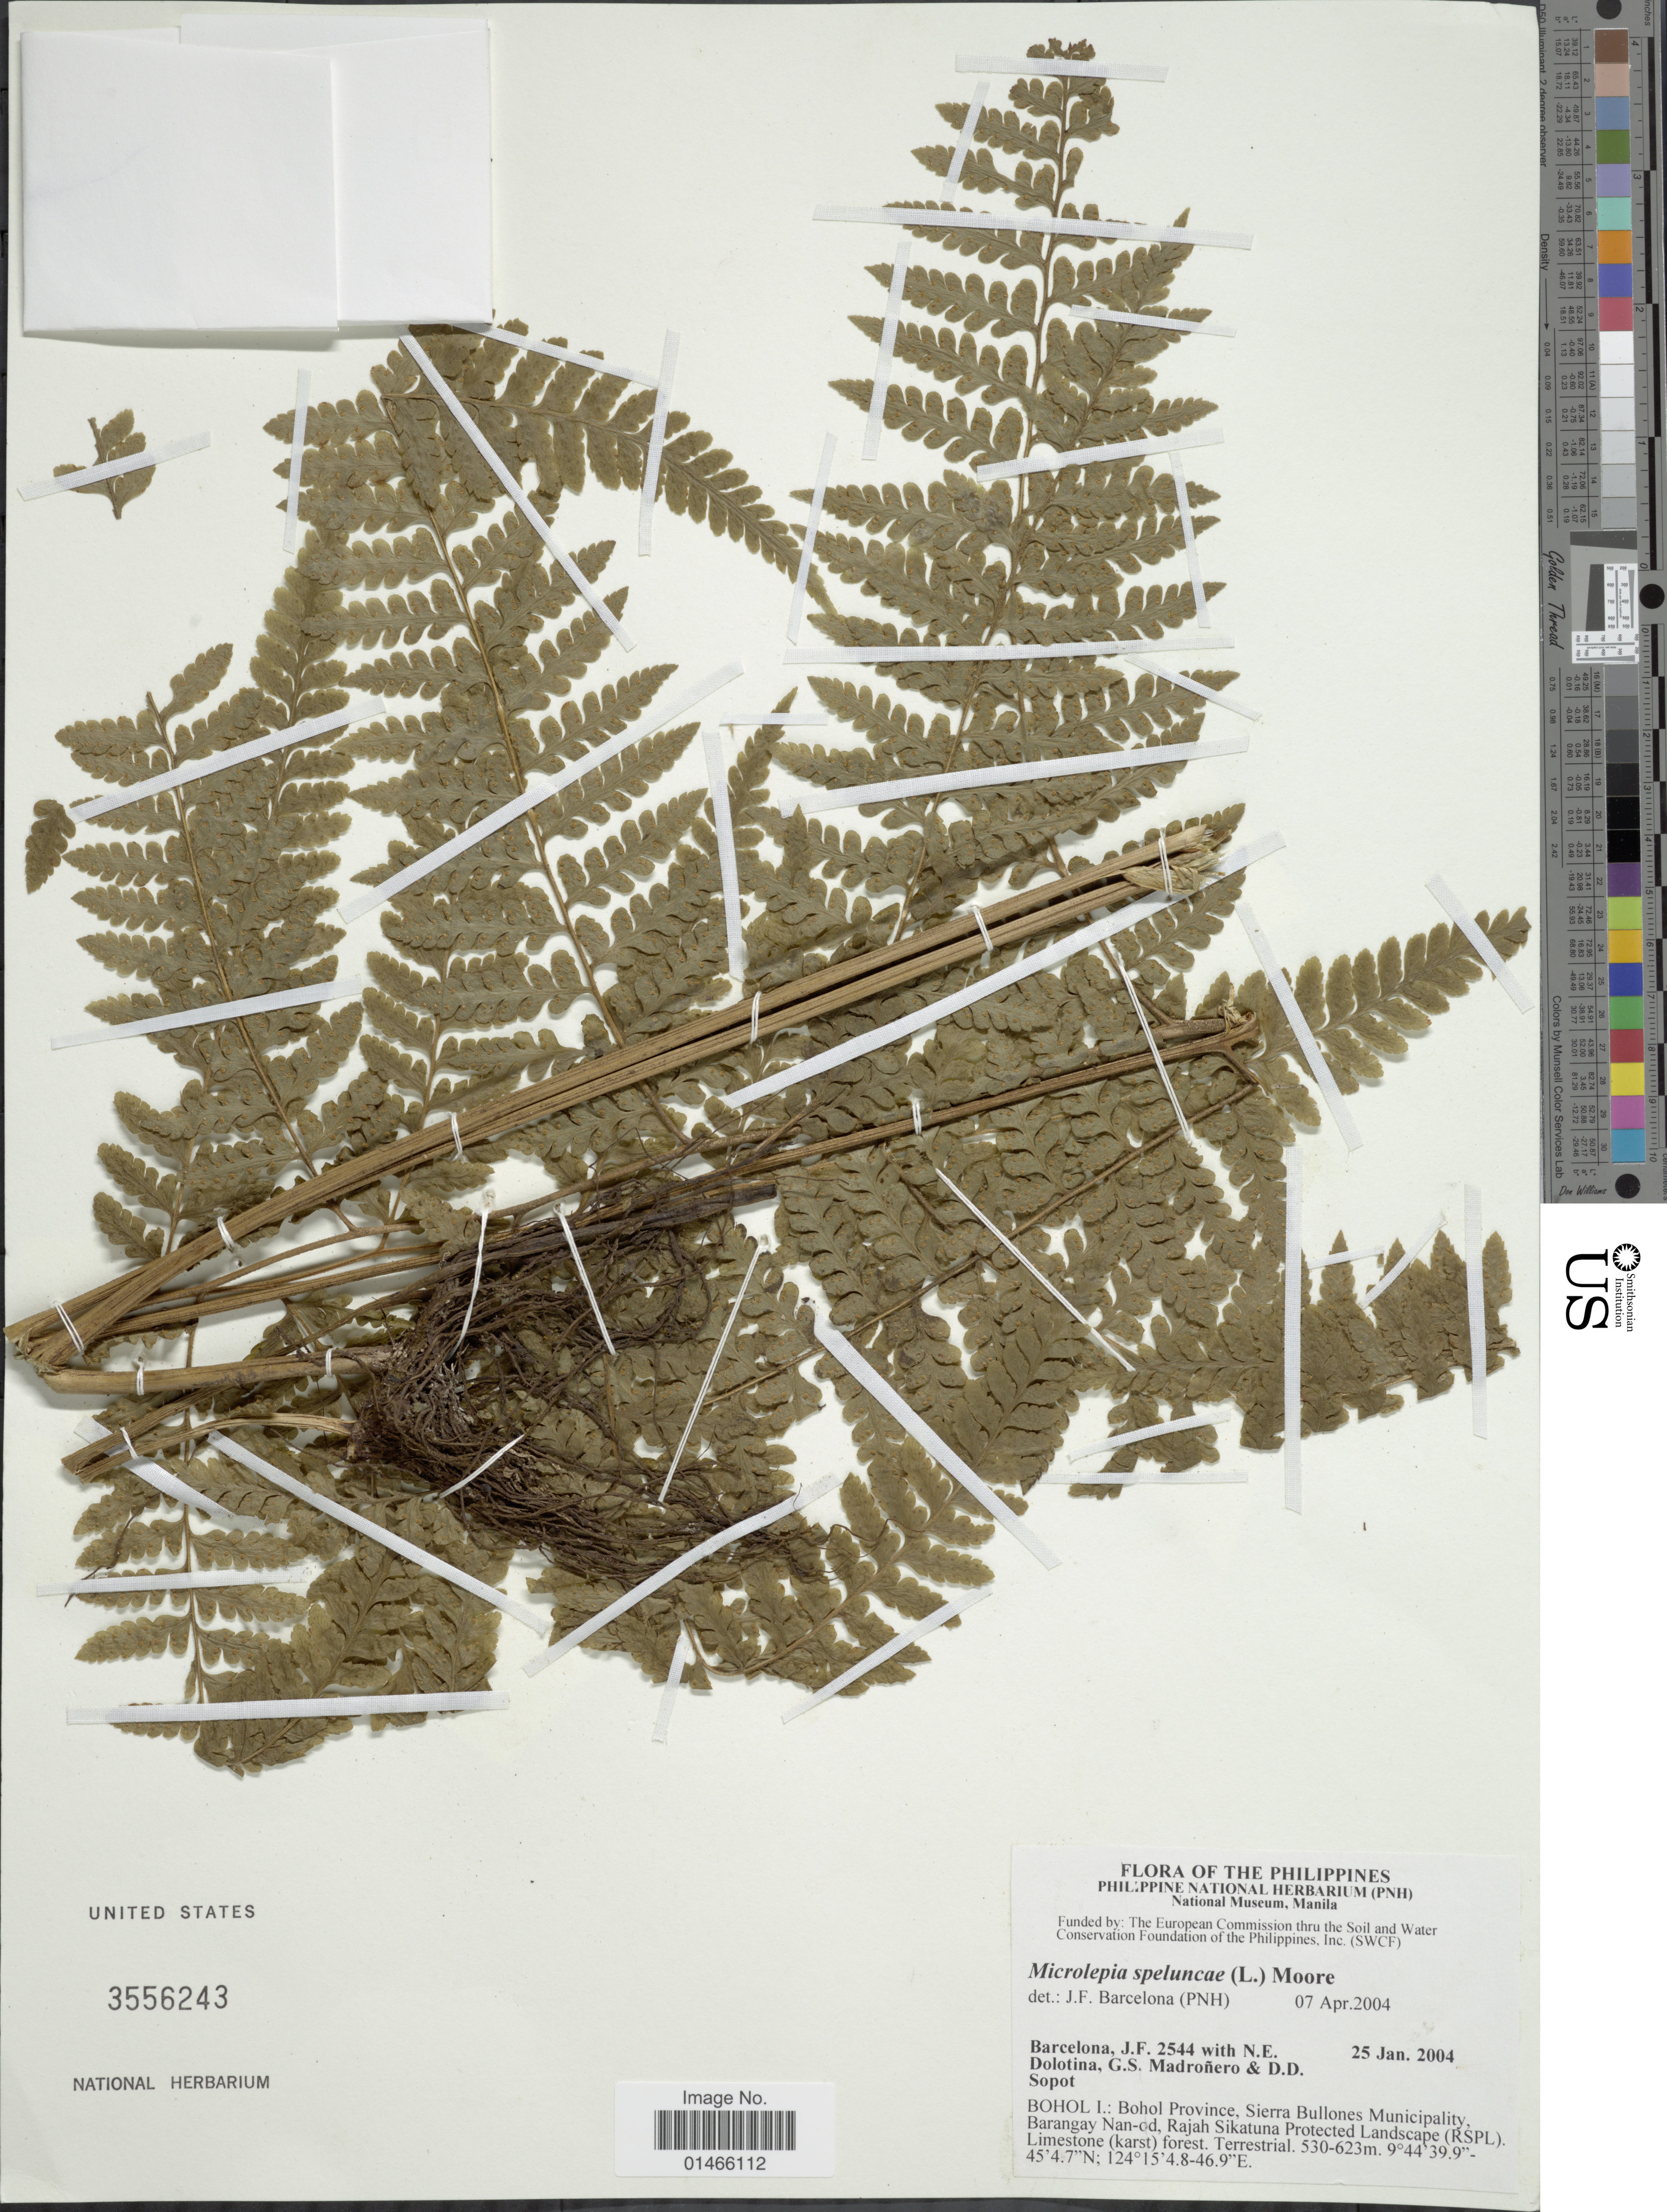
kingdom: Plantae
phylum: Tracheophyta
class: Polypodiopsida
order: Polypodiales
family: Dennstaedtiaceae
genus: Microlepia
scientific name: Microlepia speluncae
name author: (L.) T. Moore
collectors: J. F. Barcelona, N. Dolotina, G. Madroñero & D. Sopot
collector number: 2544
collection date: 2004-01-25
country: Philippines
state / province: Central Visayas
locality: Bohol I.: Bohol Province, Sierra Bullones Municipality, Barangay Nan-od, Rajah Sikatuna Protected Landscape (RSPL)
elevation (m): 530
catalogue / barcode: US 3556243